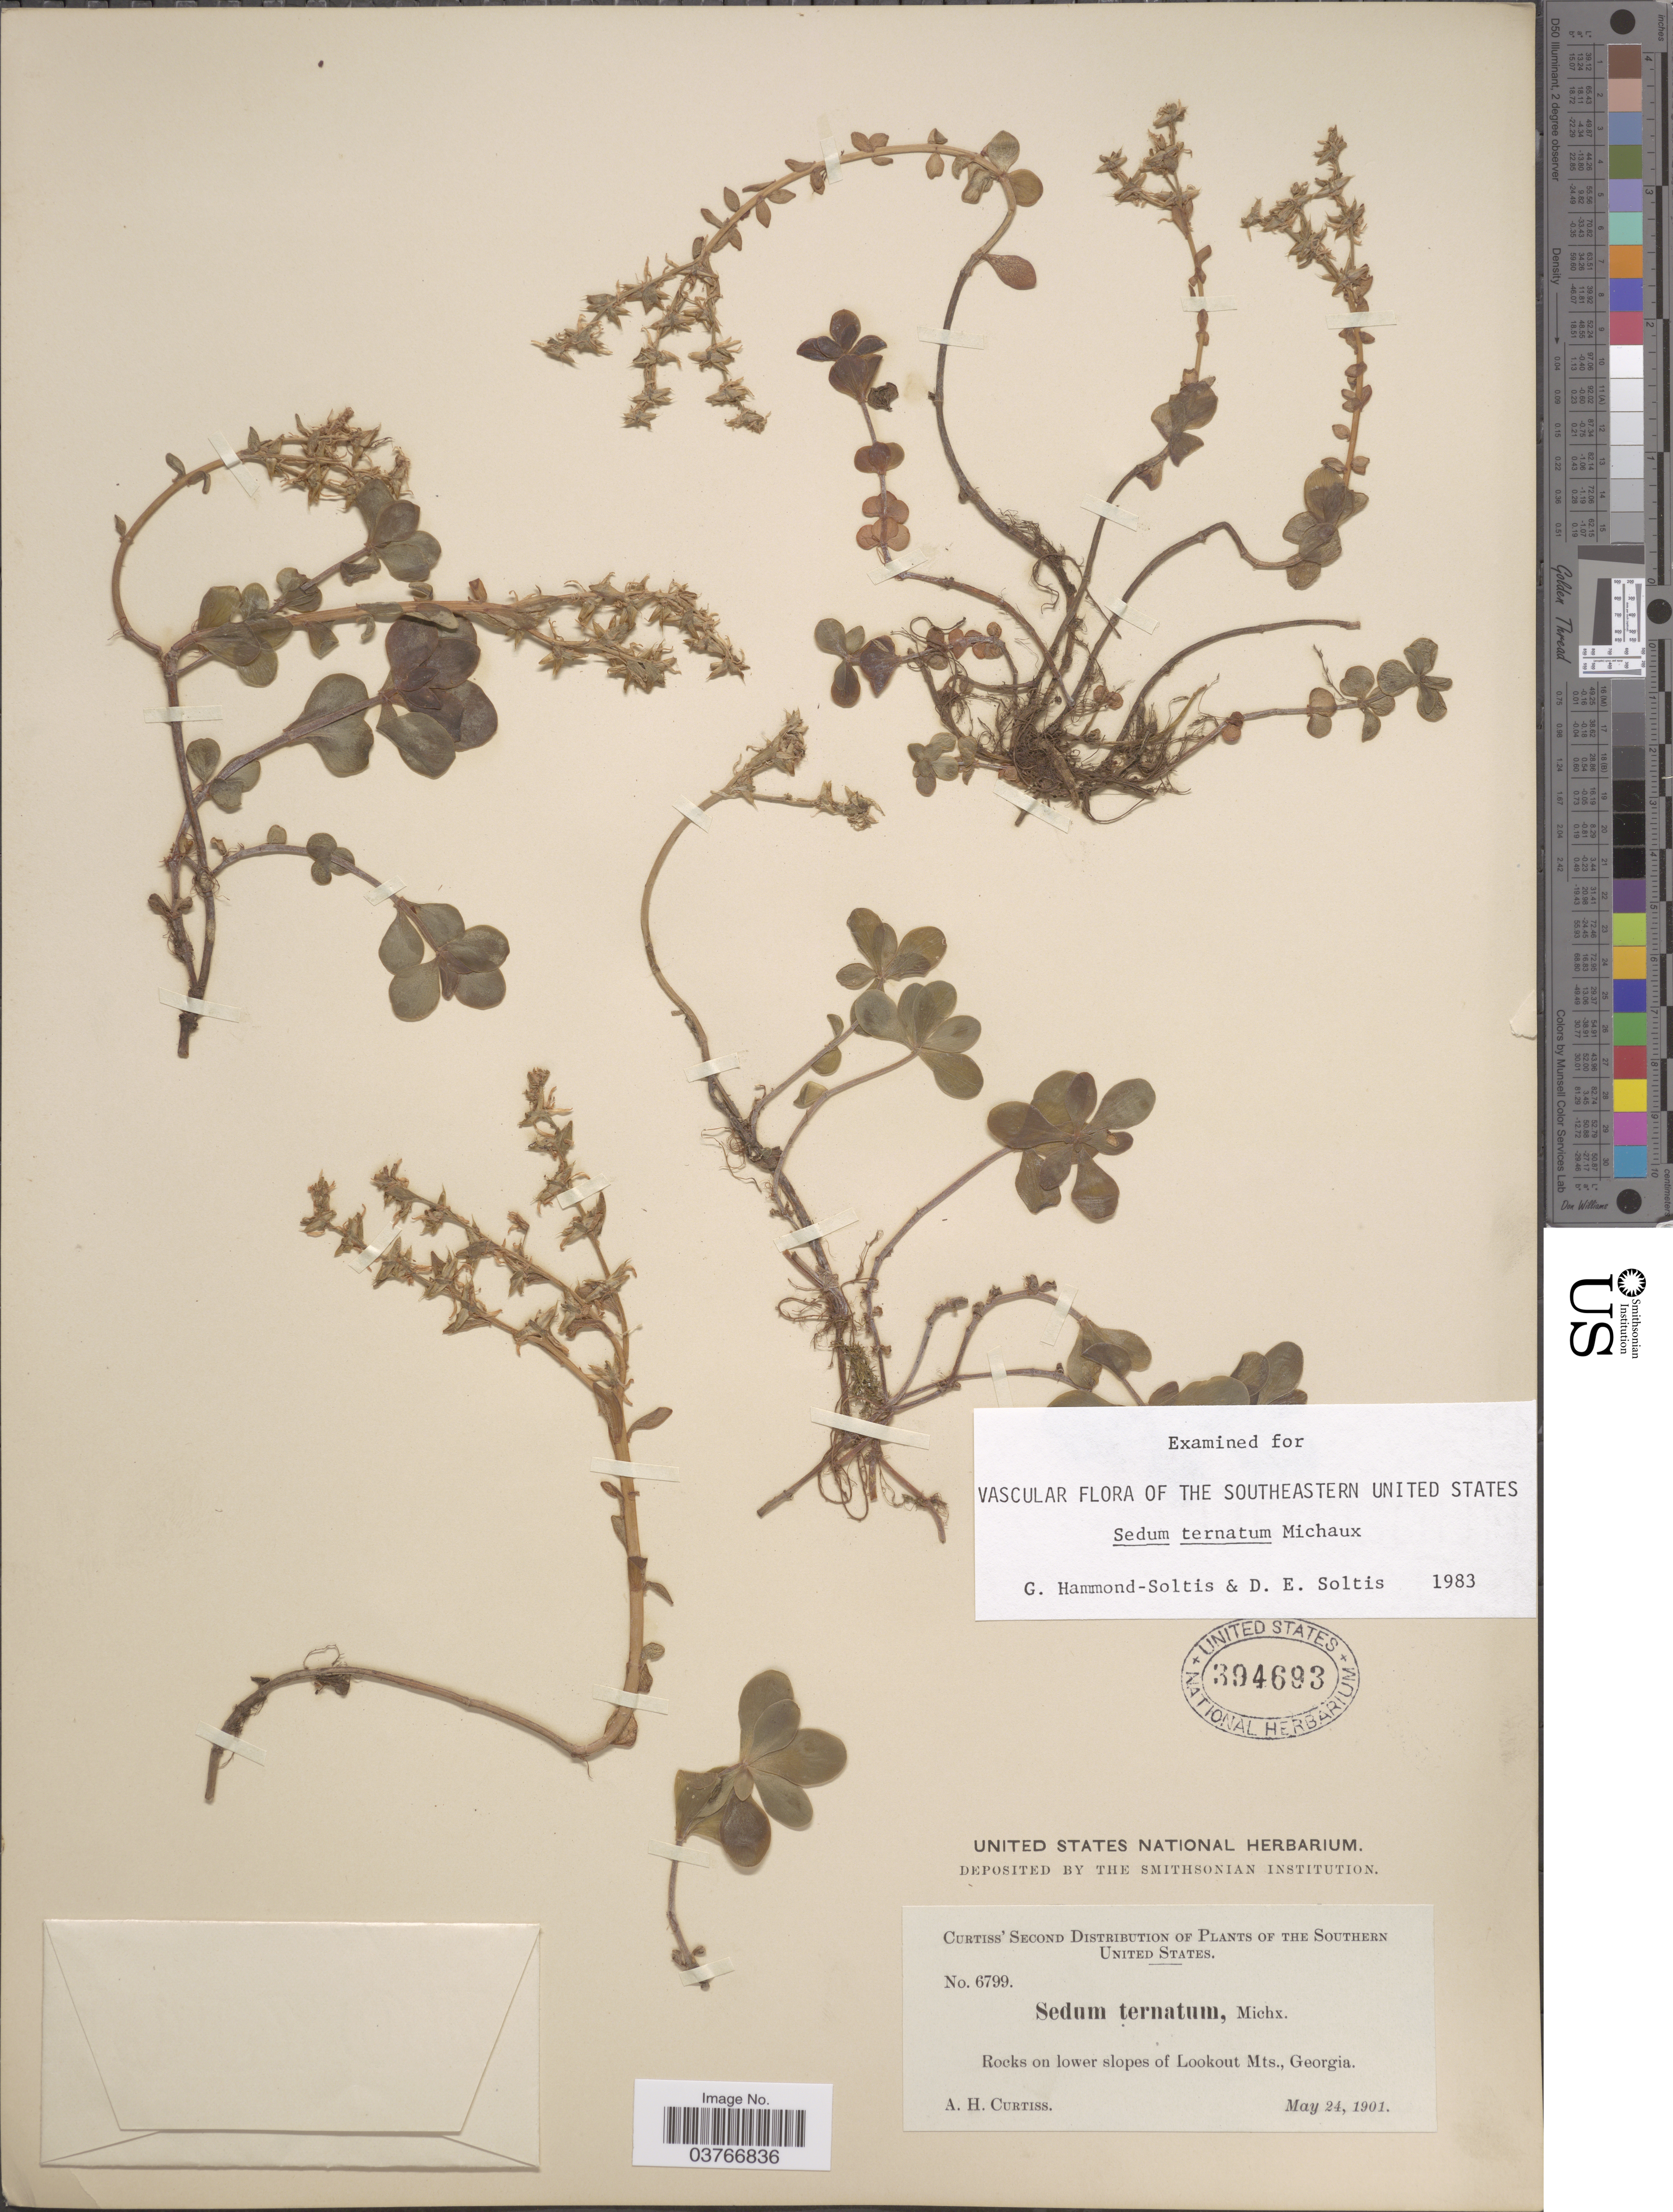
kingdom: Plantae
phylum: Tracheophyta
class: Magnoliopsida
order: Saxifragales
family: Crassulaceae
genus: Sedum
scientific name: Sedum ternatum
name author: Michx.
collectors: A. H. Curtiss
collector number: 6799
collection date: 1901-05-24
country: United States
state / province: Georgia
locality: Southern United States. Rocks on lower slopes of Lookout Mts.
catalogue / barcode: US 394693